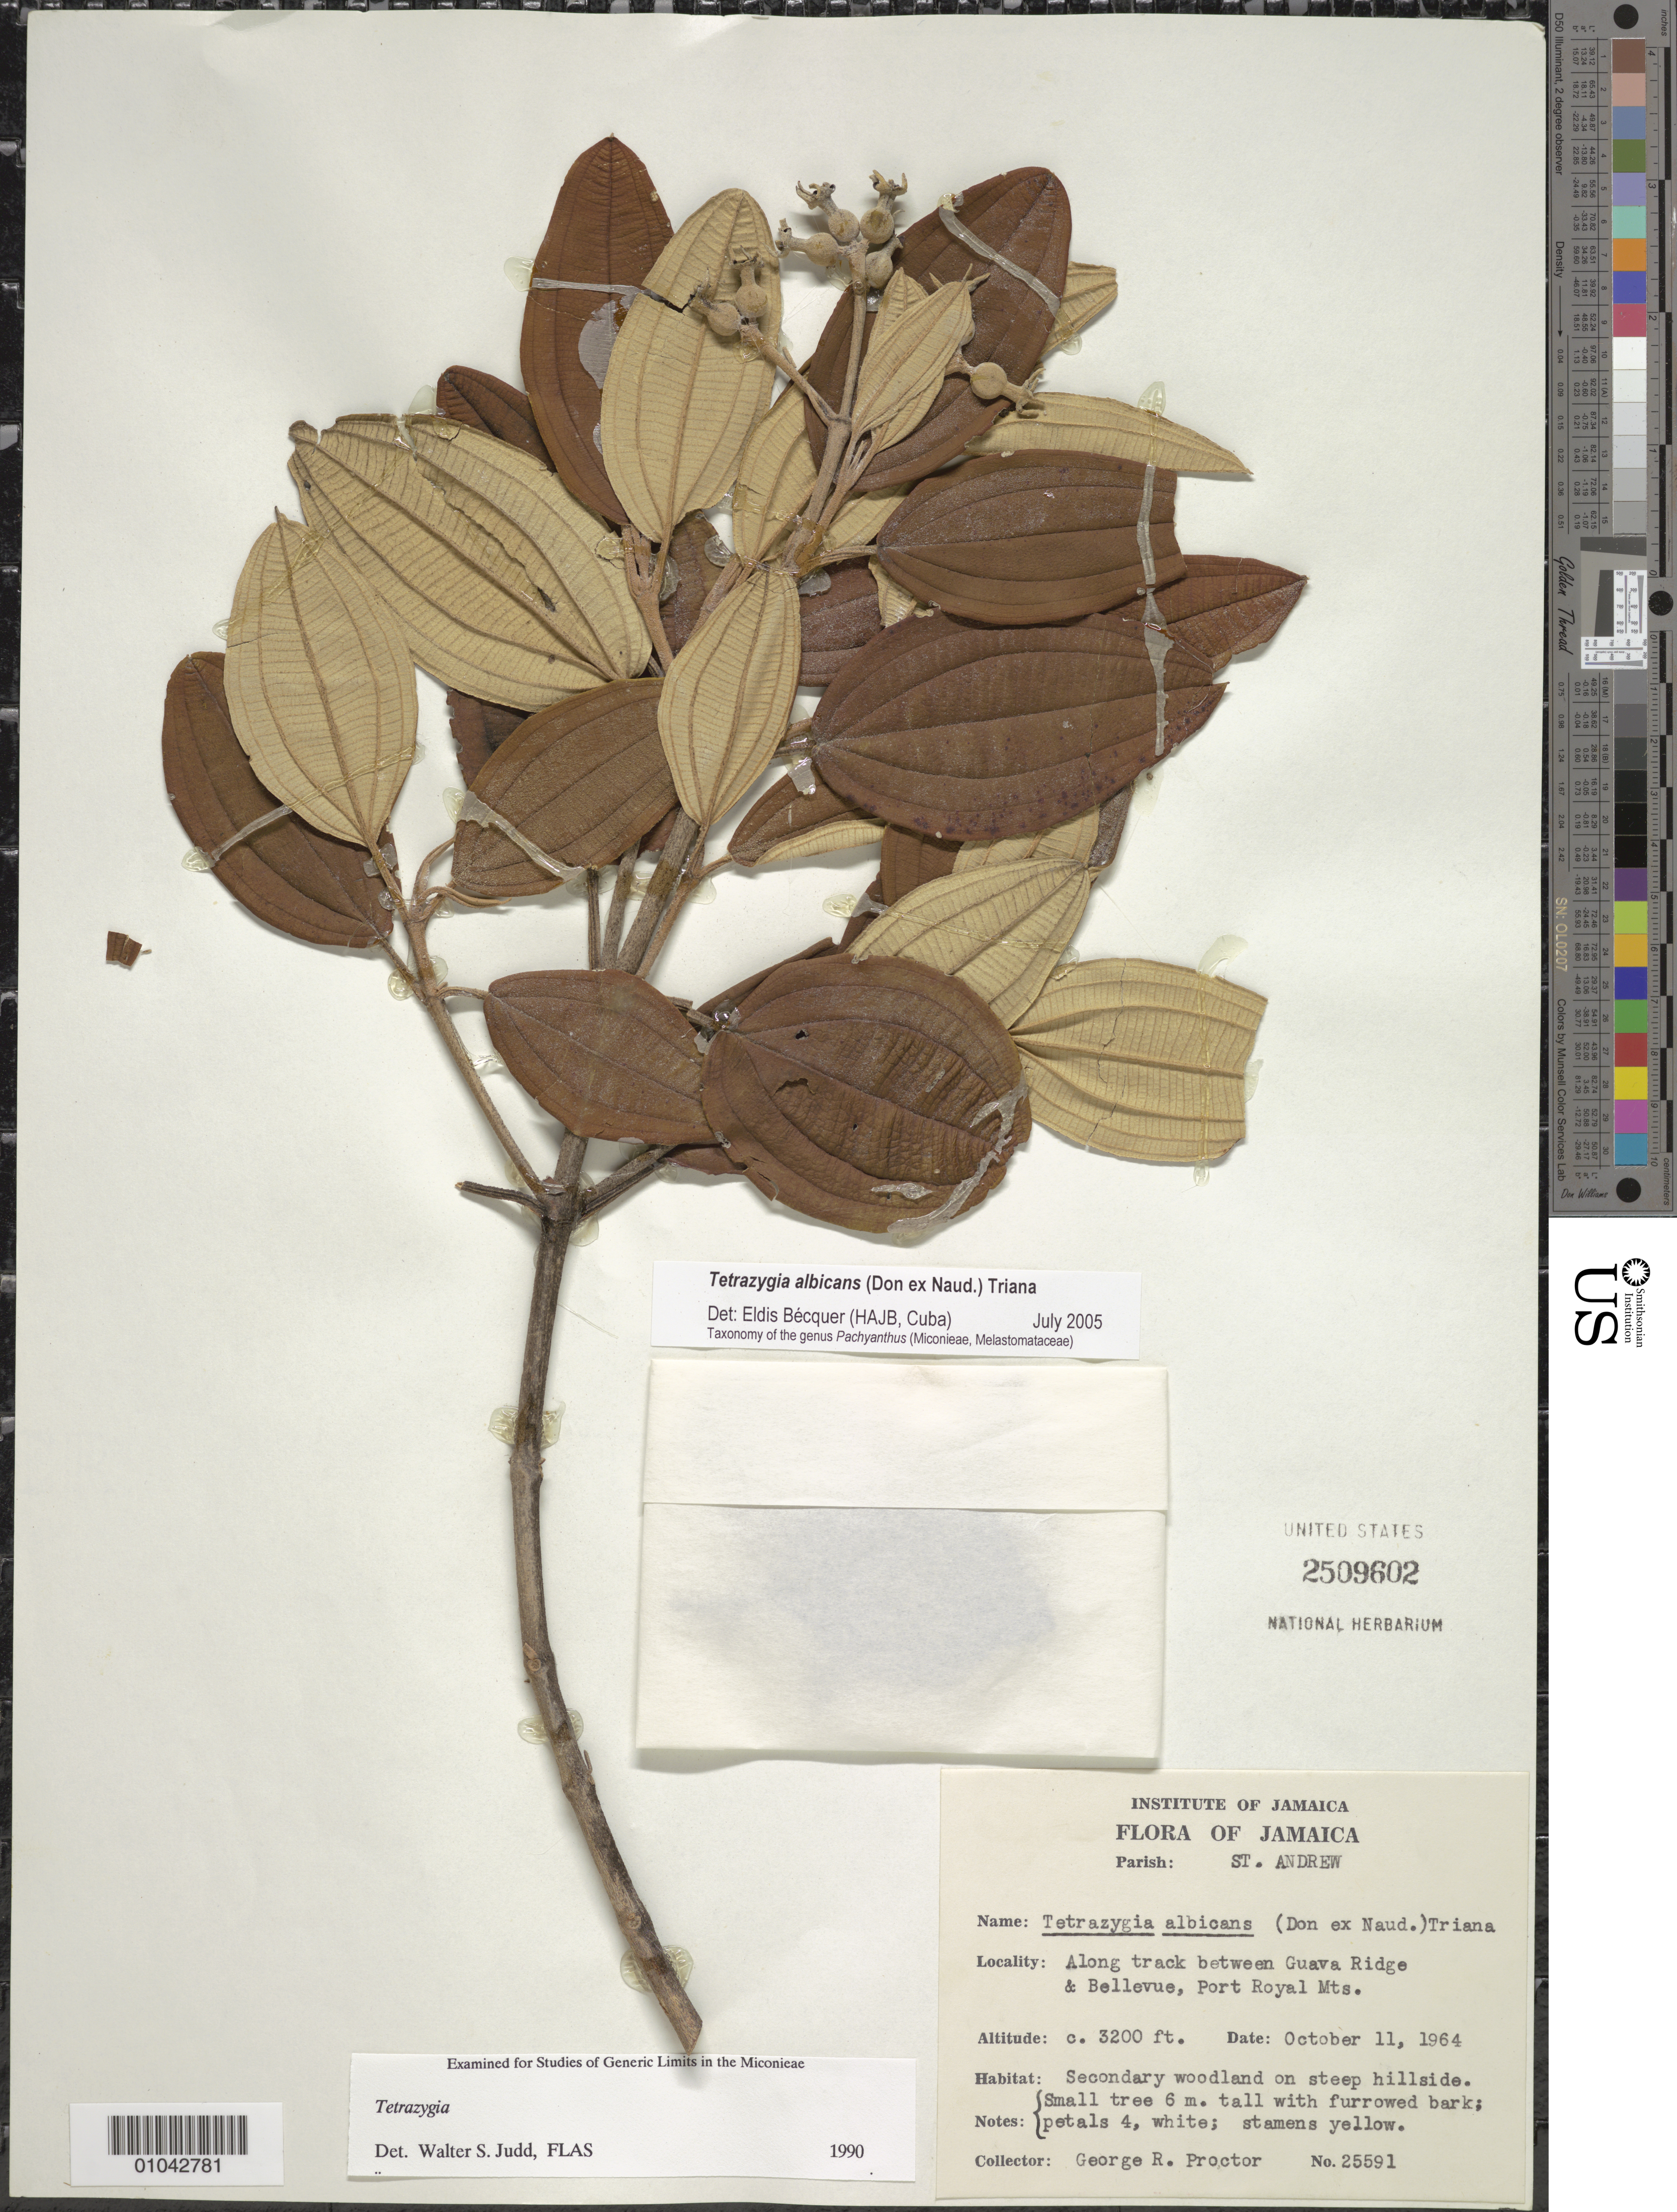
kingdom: Plantae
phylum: Tracheophyta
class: Magnoliopsida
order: Myrtales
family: Melastomataceae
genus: Tetrazygia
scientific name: Tetrazygia albicans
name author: (D. Don ex Naudin) Triana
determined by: Béquer, E.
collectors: G. R. Proctor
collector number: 25591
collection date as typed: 11 Oct 1964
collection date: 1964-10-11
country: Jamaica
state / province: Saint Andrew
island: Jamaica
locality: Along track between Guava Ridge and Bellevue, Port Royal Mts.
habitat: Secondary woodland on steep hillside.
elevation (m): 975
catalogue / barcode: US 2509602